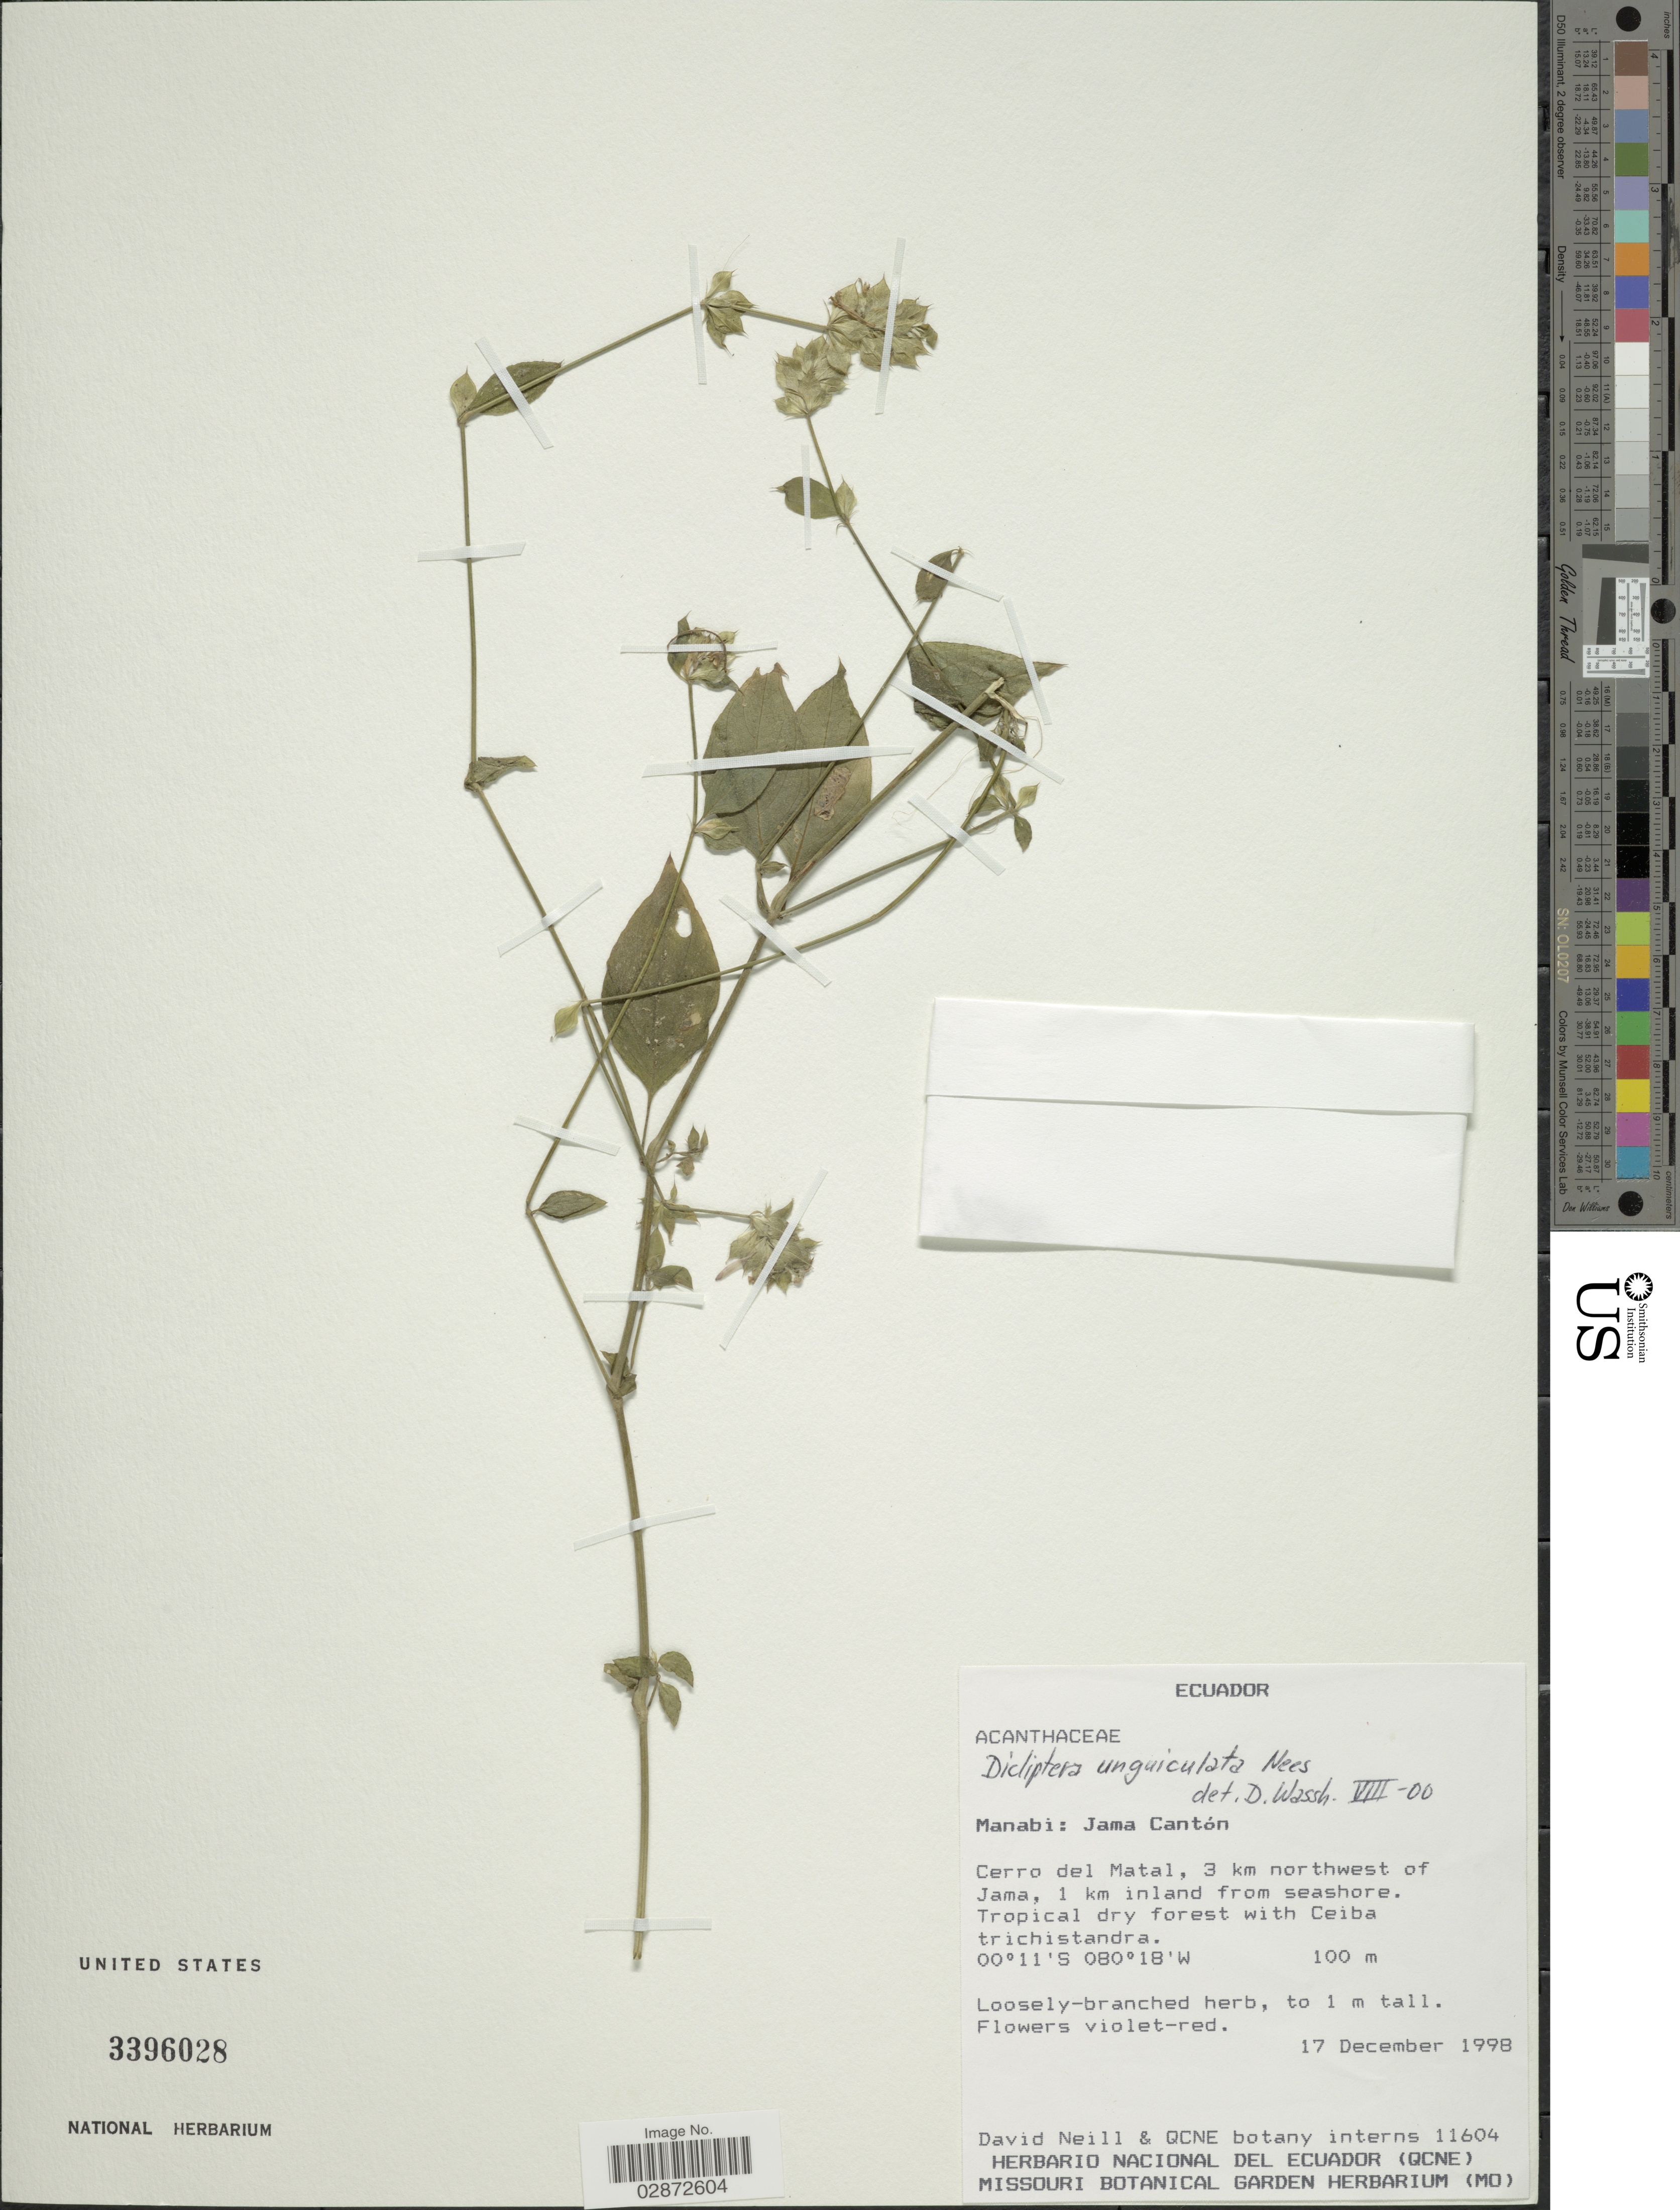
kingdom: Plantae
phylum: Tracheophyta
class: Magnoliopsida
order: Lamiales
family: Acanthaceae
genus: Dicliptera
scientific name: Dicliptera unguiculata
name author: Nees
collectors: D. Neill & QCNE botany interns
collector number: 11604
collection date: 1998-12-17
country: Ecuador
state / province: Manabí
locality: Manabi: Jama Cantón. Cerro del Matal, 3 km northwest of Jama, 1 km inland from seashore.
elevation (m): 100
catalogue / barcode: US 3396028